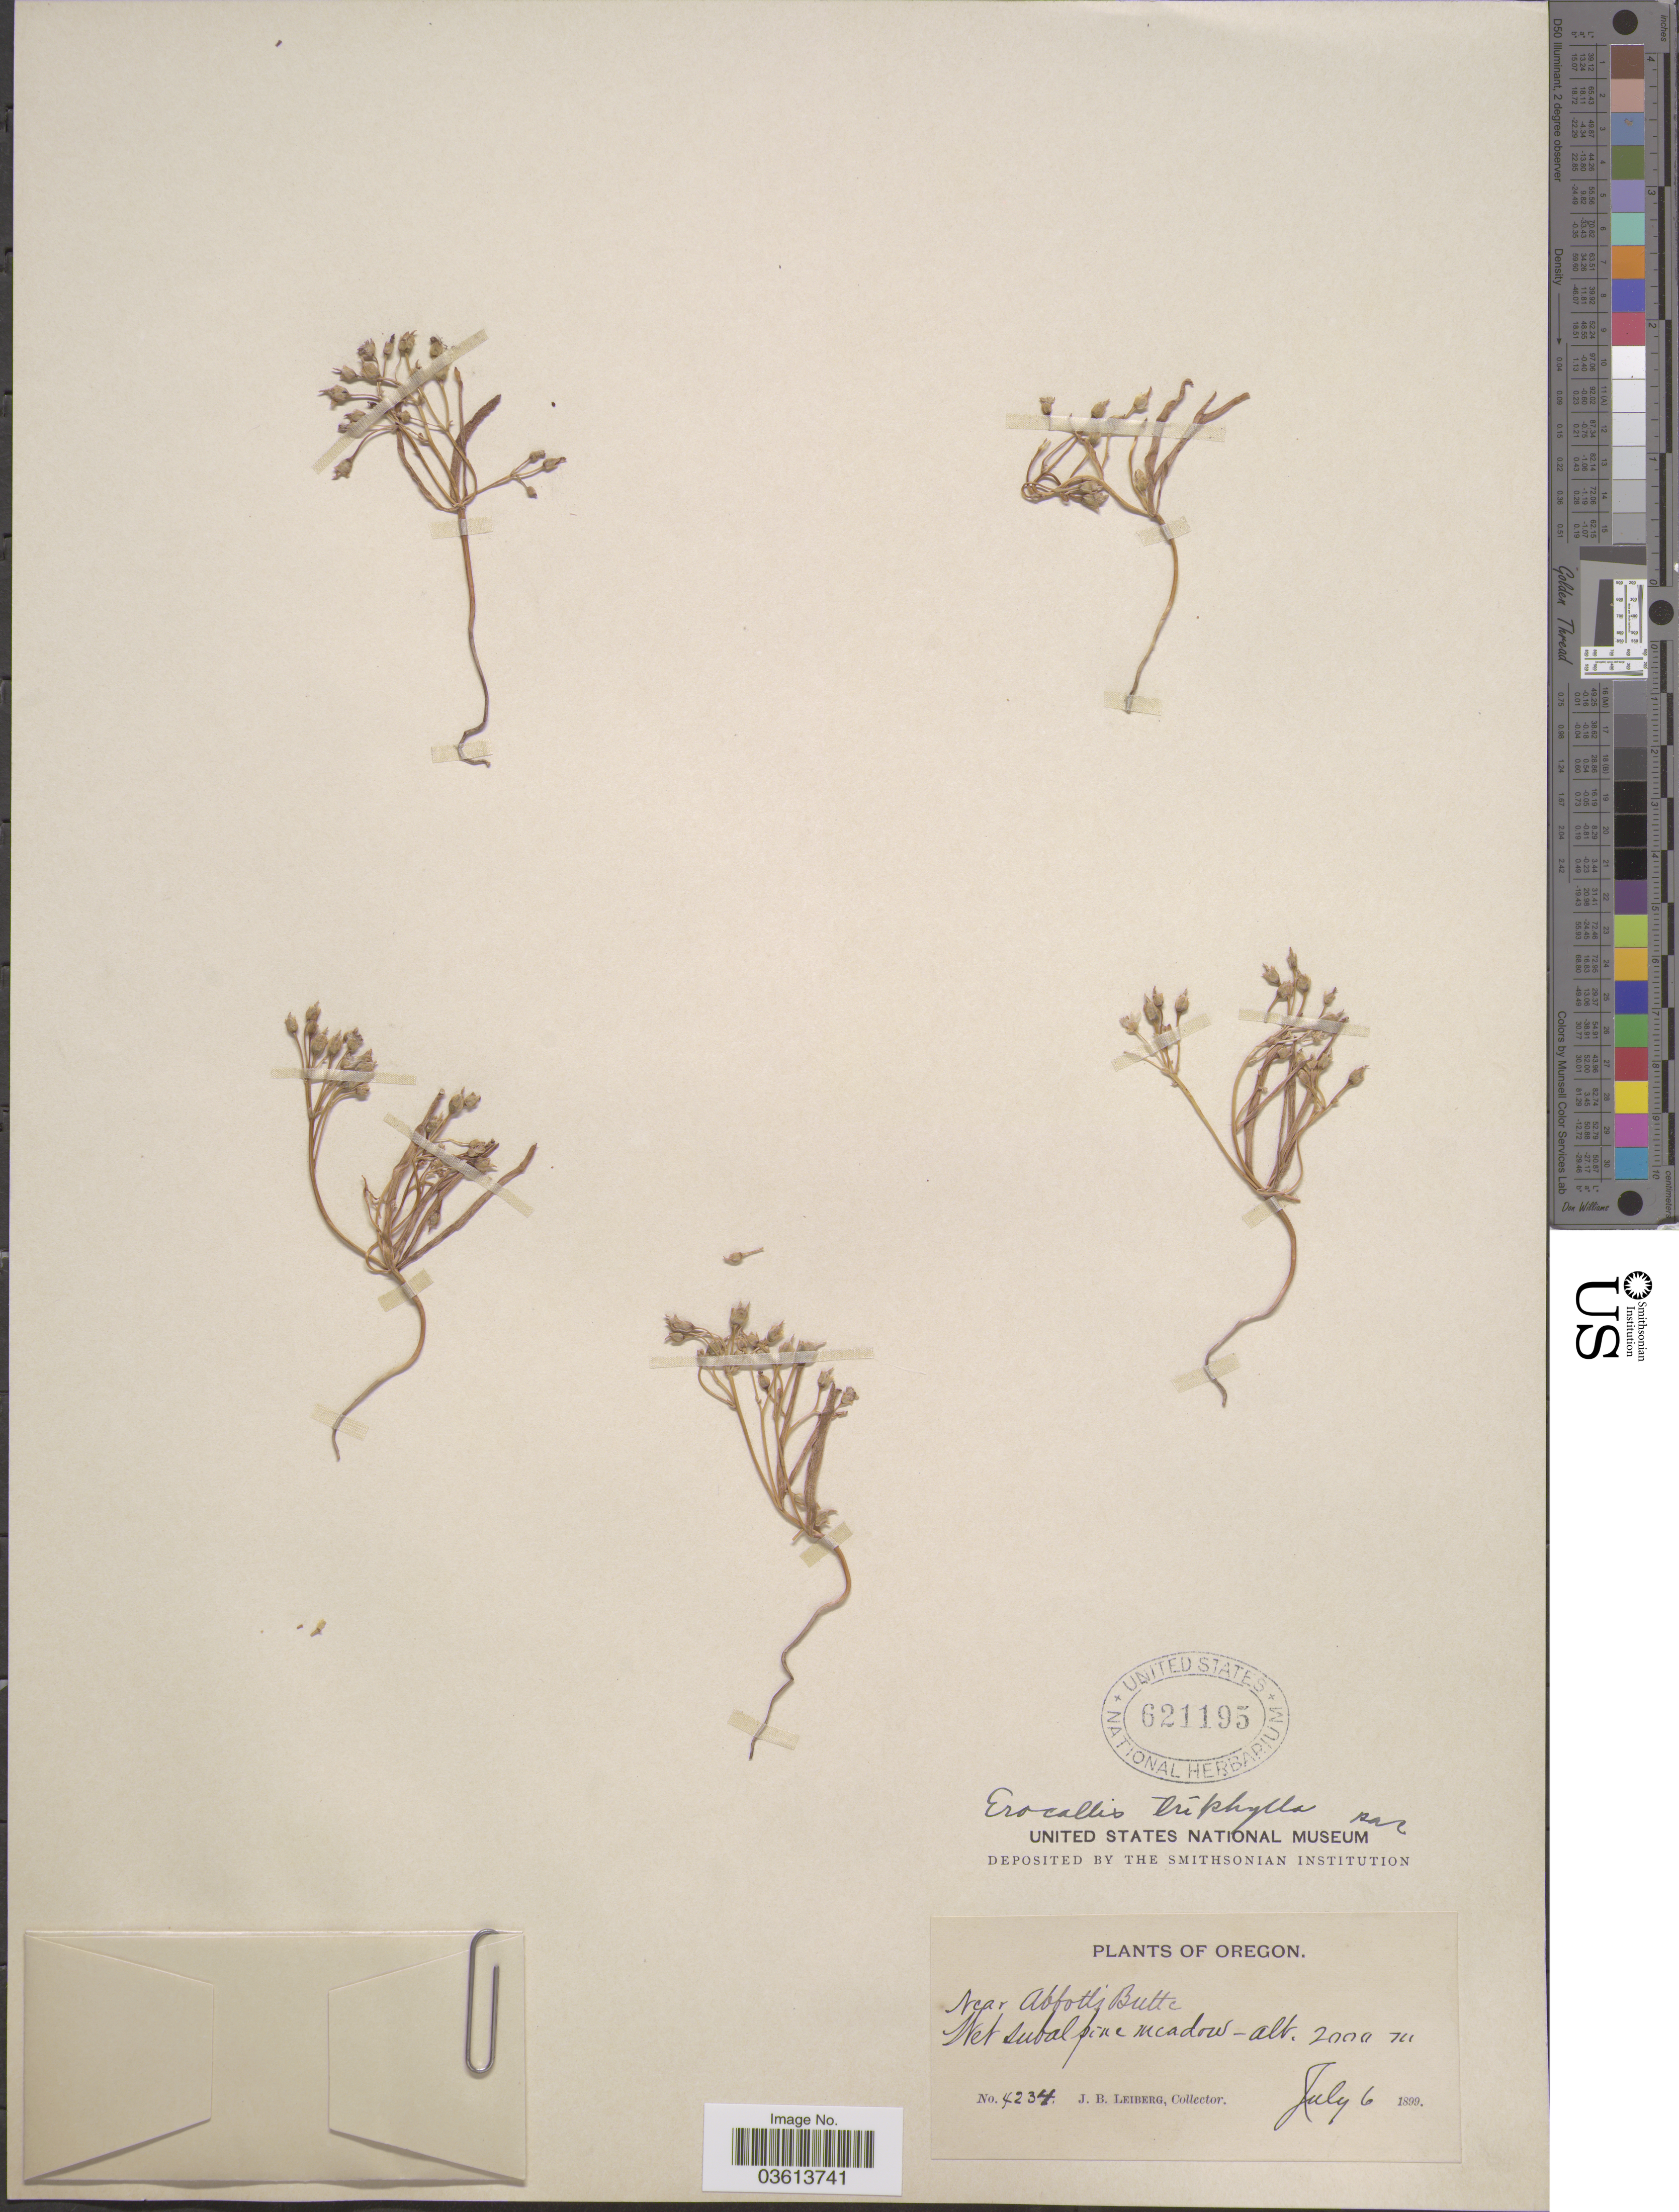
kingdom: Plantae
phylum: Tracheophyta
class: Magnoliopsida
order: Caryophyllales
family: Montiaceae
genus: Erocallis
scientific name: Erocallis triphylla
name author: (S. Watson) Rydb.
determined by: Strong, Mark T., (BOT), Smithsonian Institution - National Museum of Natural History (UNITED STATES)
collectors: J. B. Leiberg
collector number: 4234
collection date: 1899-07-06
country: United States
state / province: Oregon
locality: Near Abott's Butte.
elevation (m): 2000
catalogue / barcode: US 621195